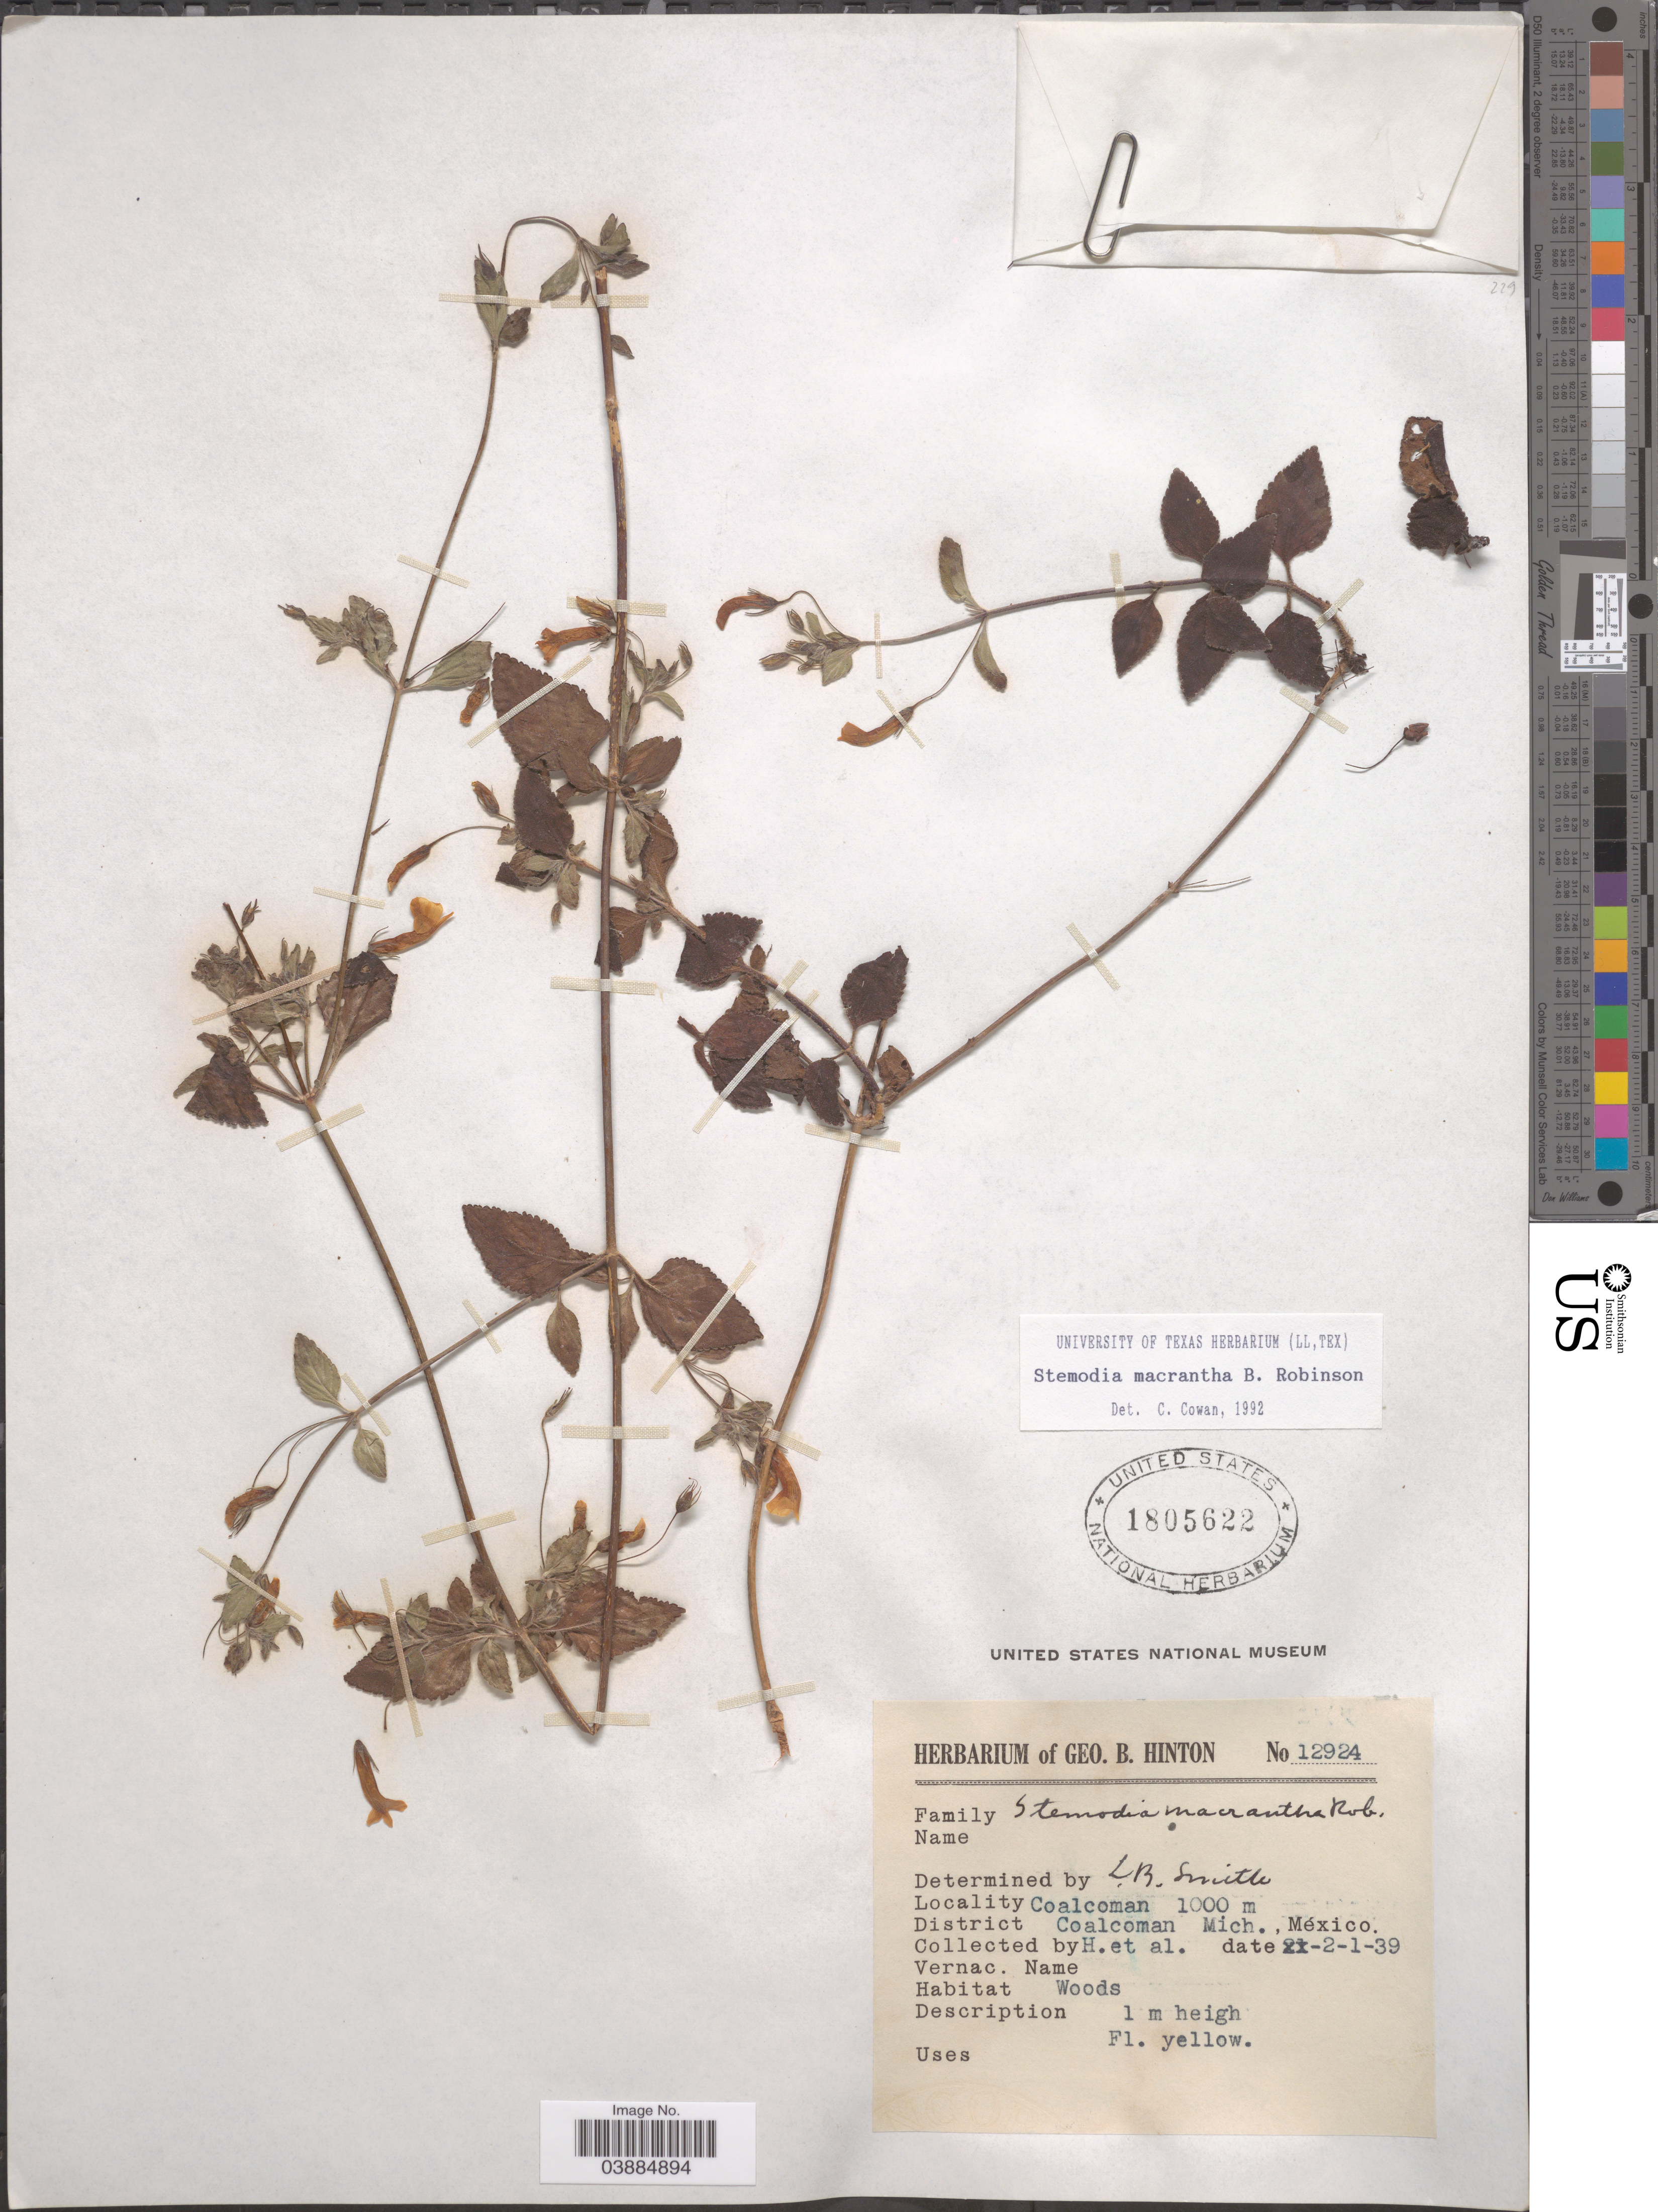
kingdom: Plantae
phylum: Tracheophyta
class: Magnoliopsida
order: Lamiales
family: Plantaginaceae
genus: Stemodia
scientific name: Stemodia micrantha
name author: Brandegee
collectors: G. B. Hinton & et al.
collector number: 12924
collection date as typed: Transcribed d/m/y: 2/1/39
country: Mexico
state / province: Michoacán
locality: Coalcoman, District Coalcoman.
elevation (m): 1000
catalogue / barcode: US 1805622